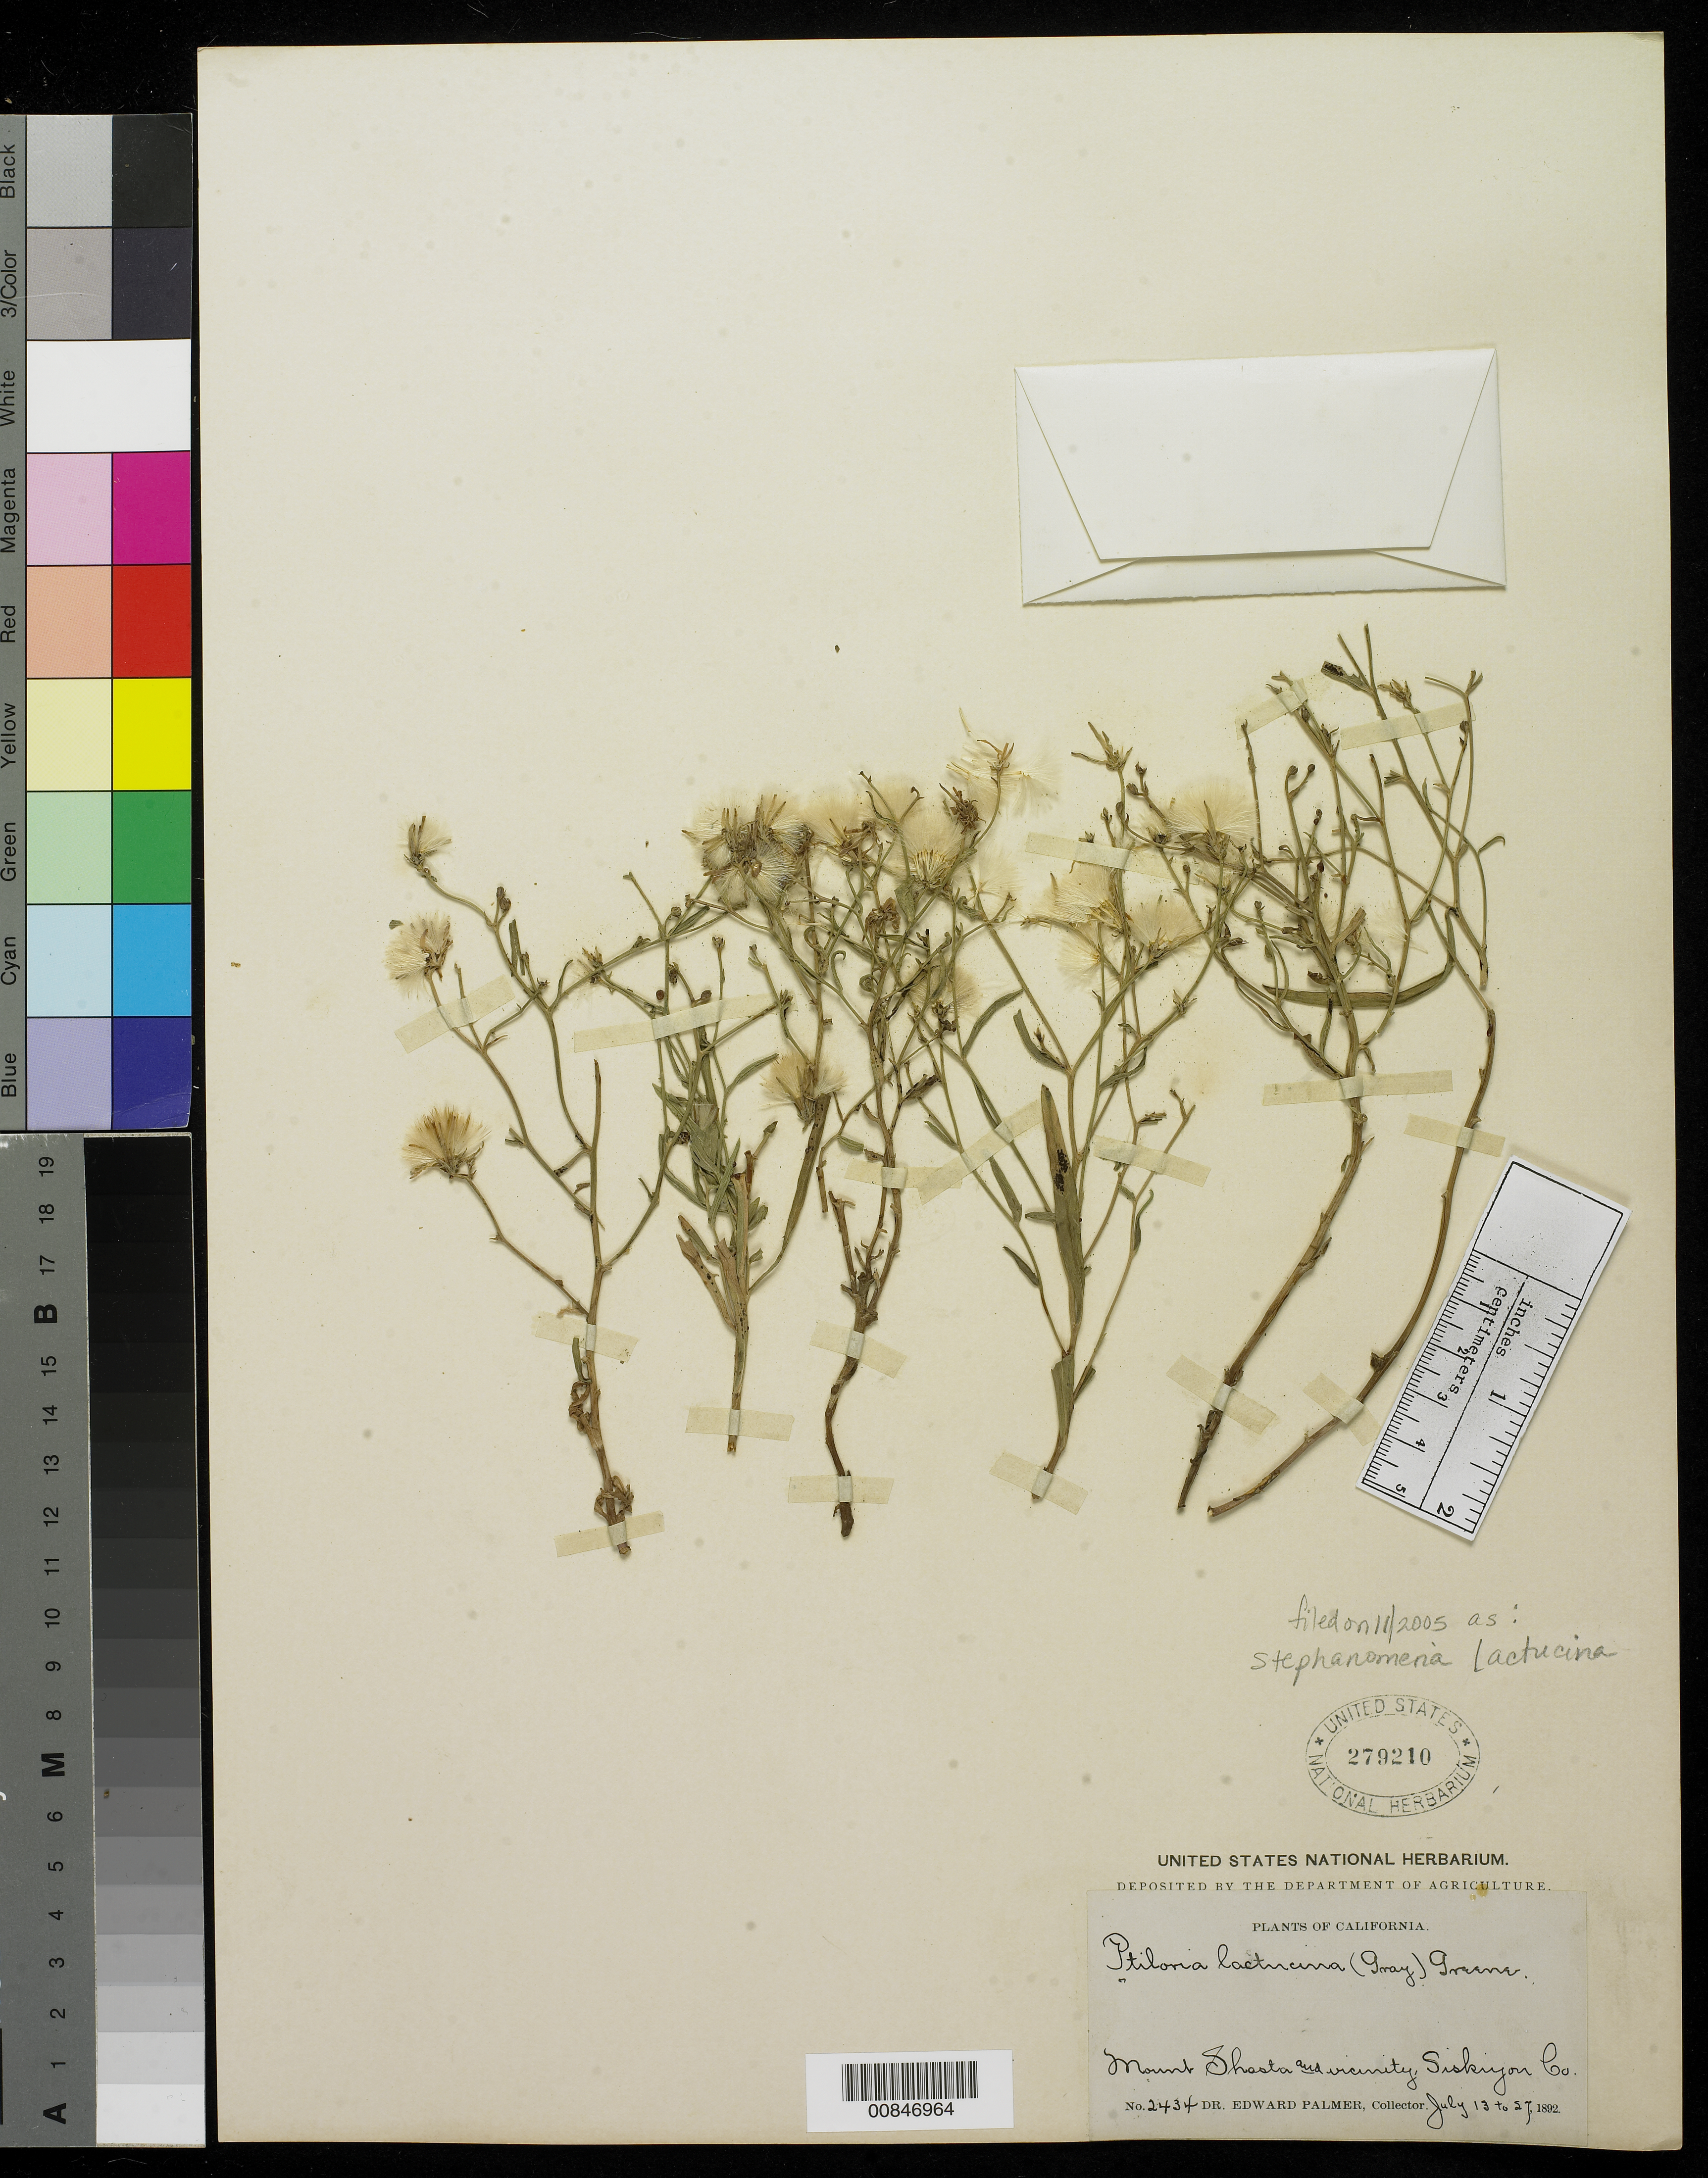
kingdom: Plantae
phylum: Tracheophyta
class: Magnoliopsida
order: Asterales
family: Asteraceae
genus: Stephanomeria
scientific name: Stephanomeria lactucina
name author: A. Gray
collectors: E. Palmer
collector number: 2434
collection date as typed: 13 Jul 1892 to 27 Jul 1892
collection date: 1892-07-13/1892-07-27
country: United States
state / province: California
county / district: Siskiyou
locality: Mount Shasta and vicinity, Siskiyou County, California.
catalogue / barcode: US 279210